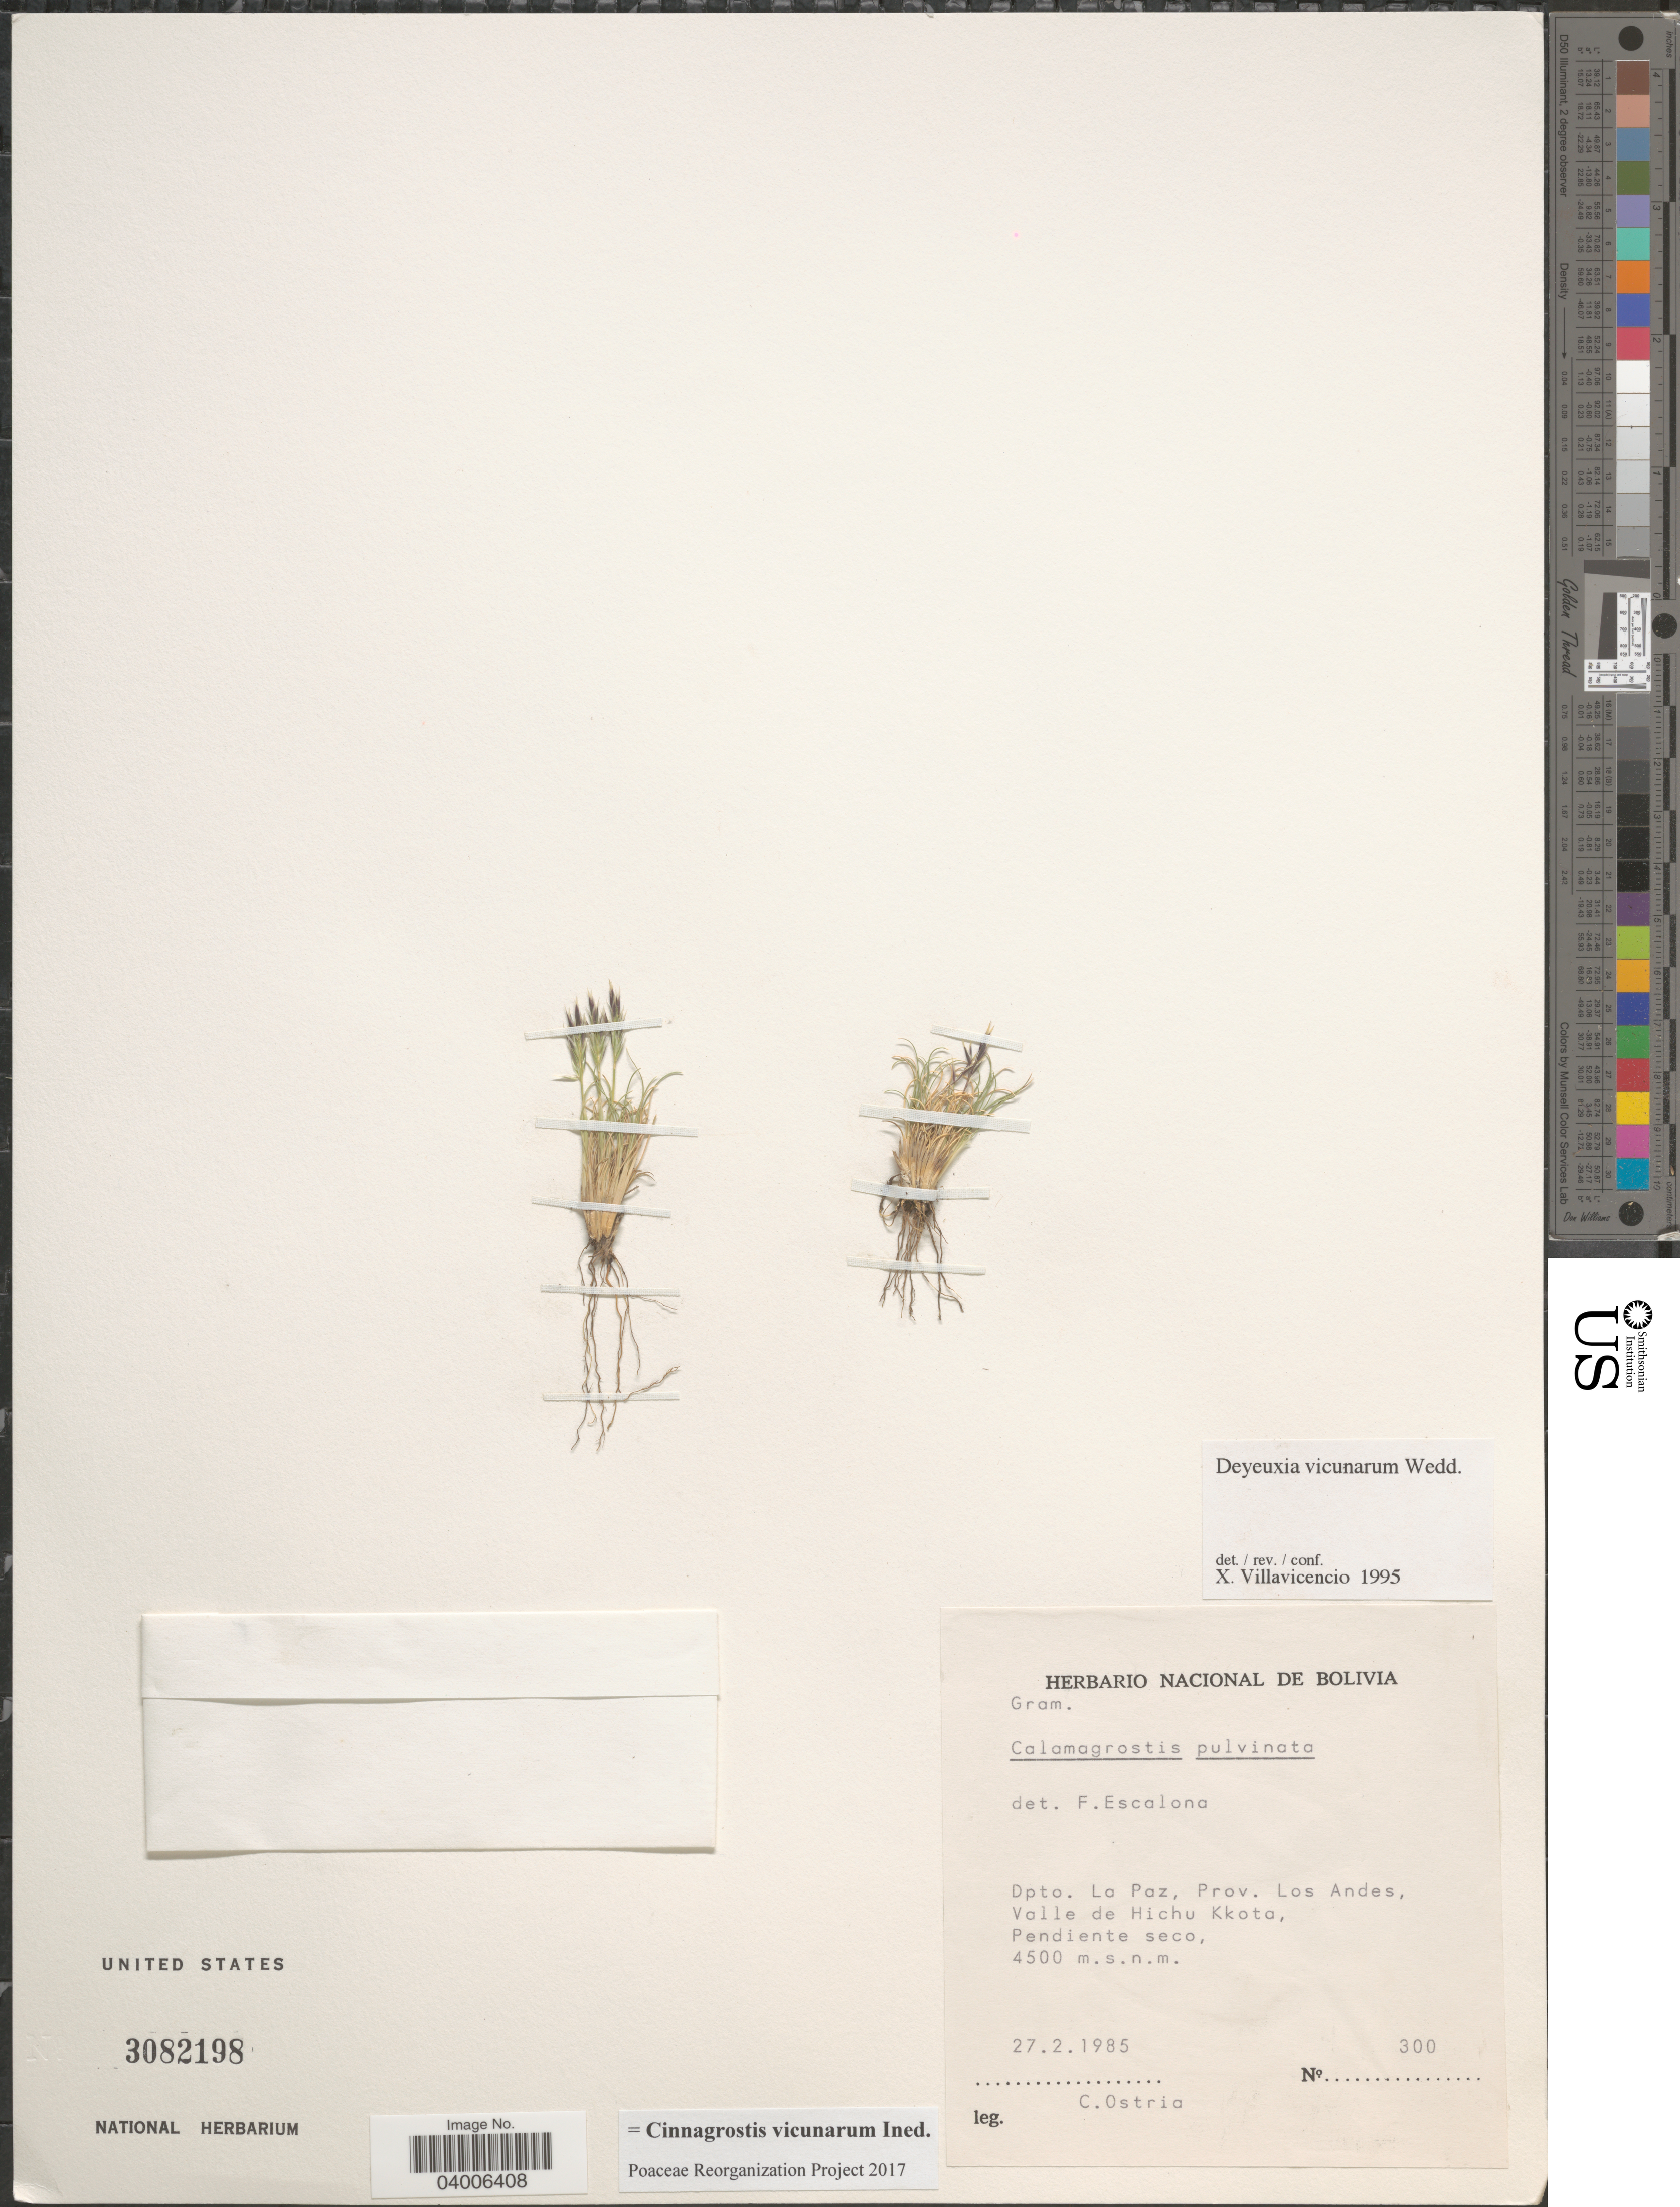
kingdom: Plantae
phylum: Tracheophyta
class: Liliopsida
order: Poales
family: Poaceae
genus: Cinnagrostis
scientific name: Cinnagrostis vicunarum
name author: (Wedd.) P.M. Peterson et al.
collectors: C. Ostria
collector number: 300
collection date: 1985-02-27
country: Bolivia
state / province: La Paz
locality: Dpto. La Paz, Prov. Los Andes, Valle de Hichu Kkota, Pendiente seco.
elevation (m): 4500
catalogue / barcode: US 3082198